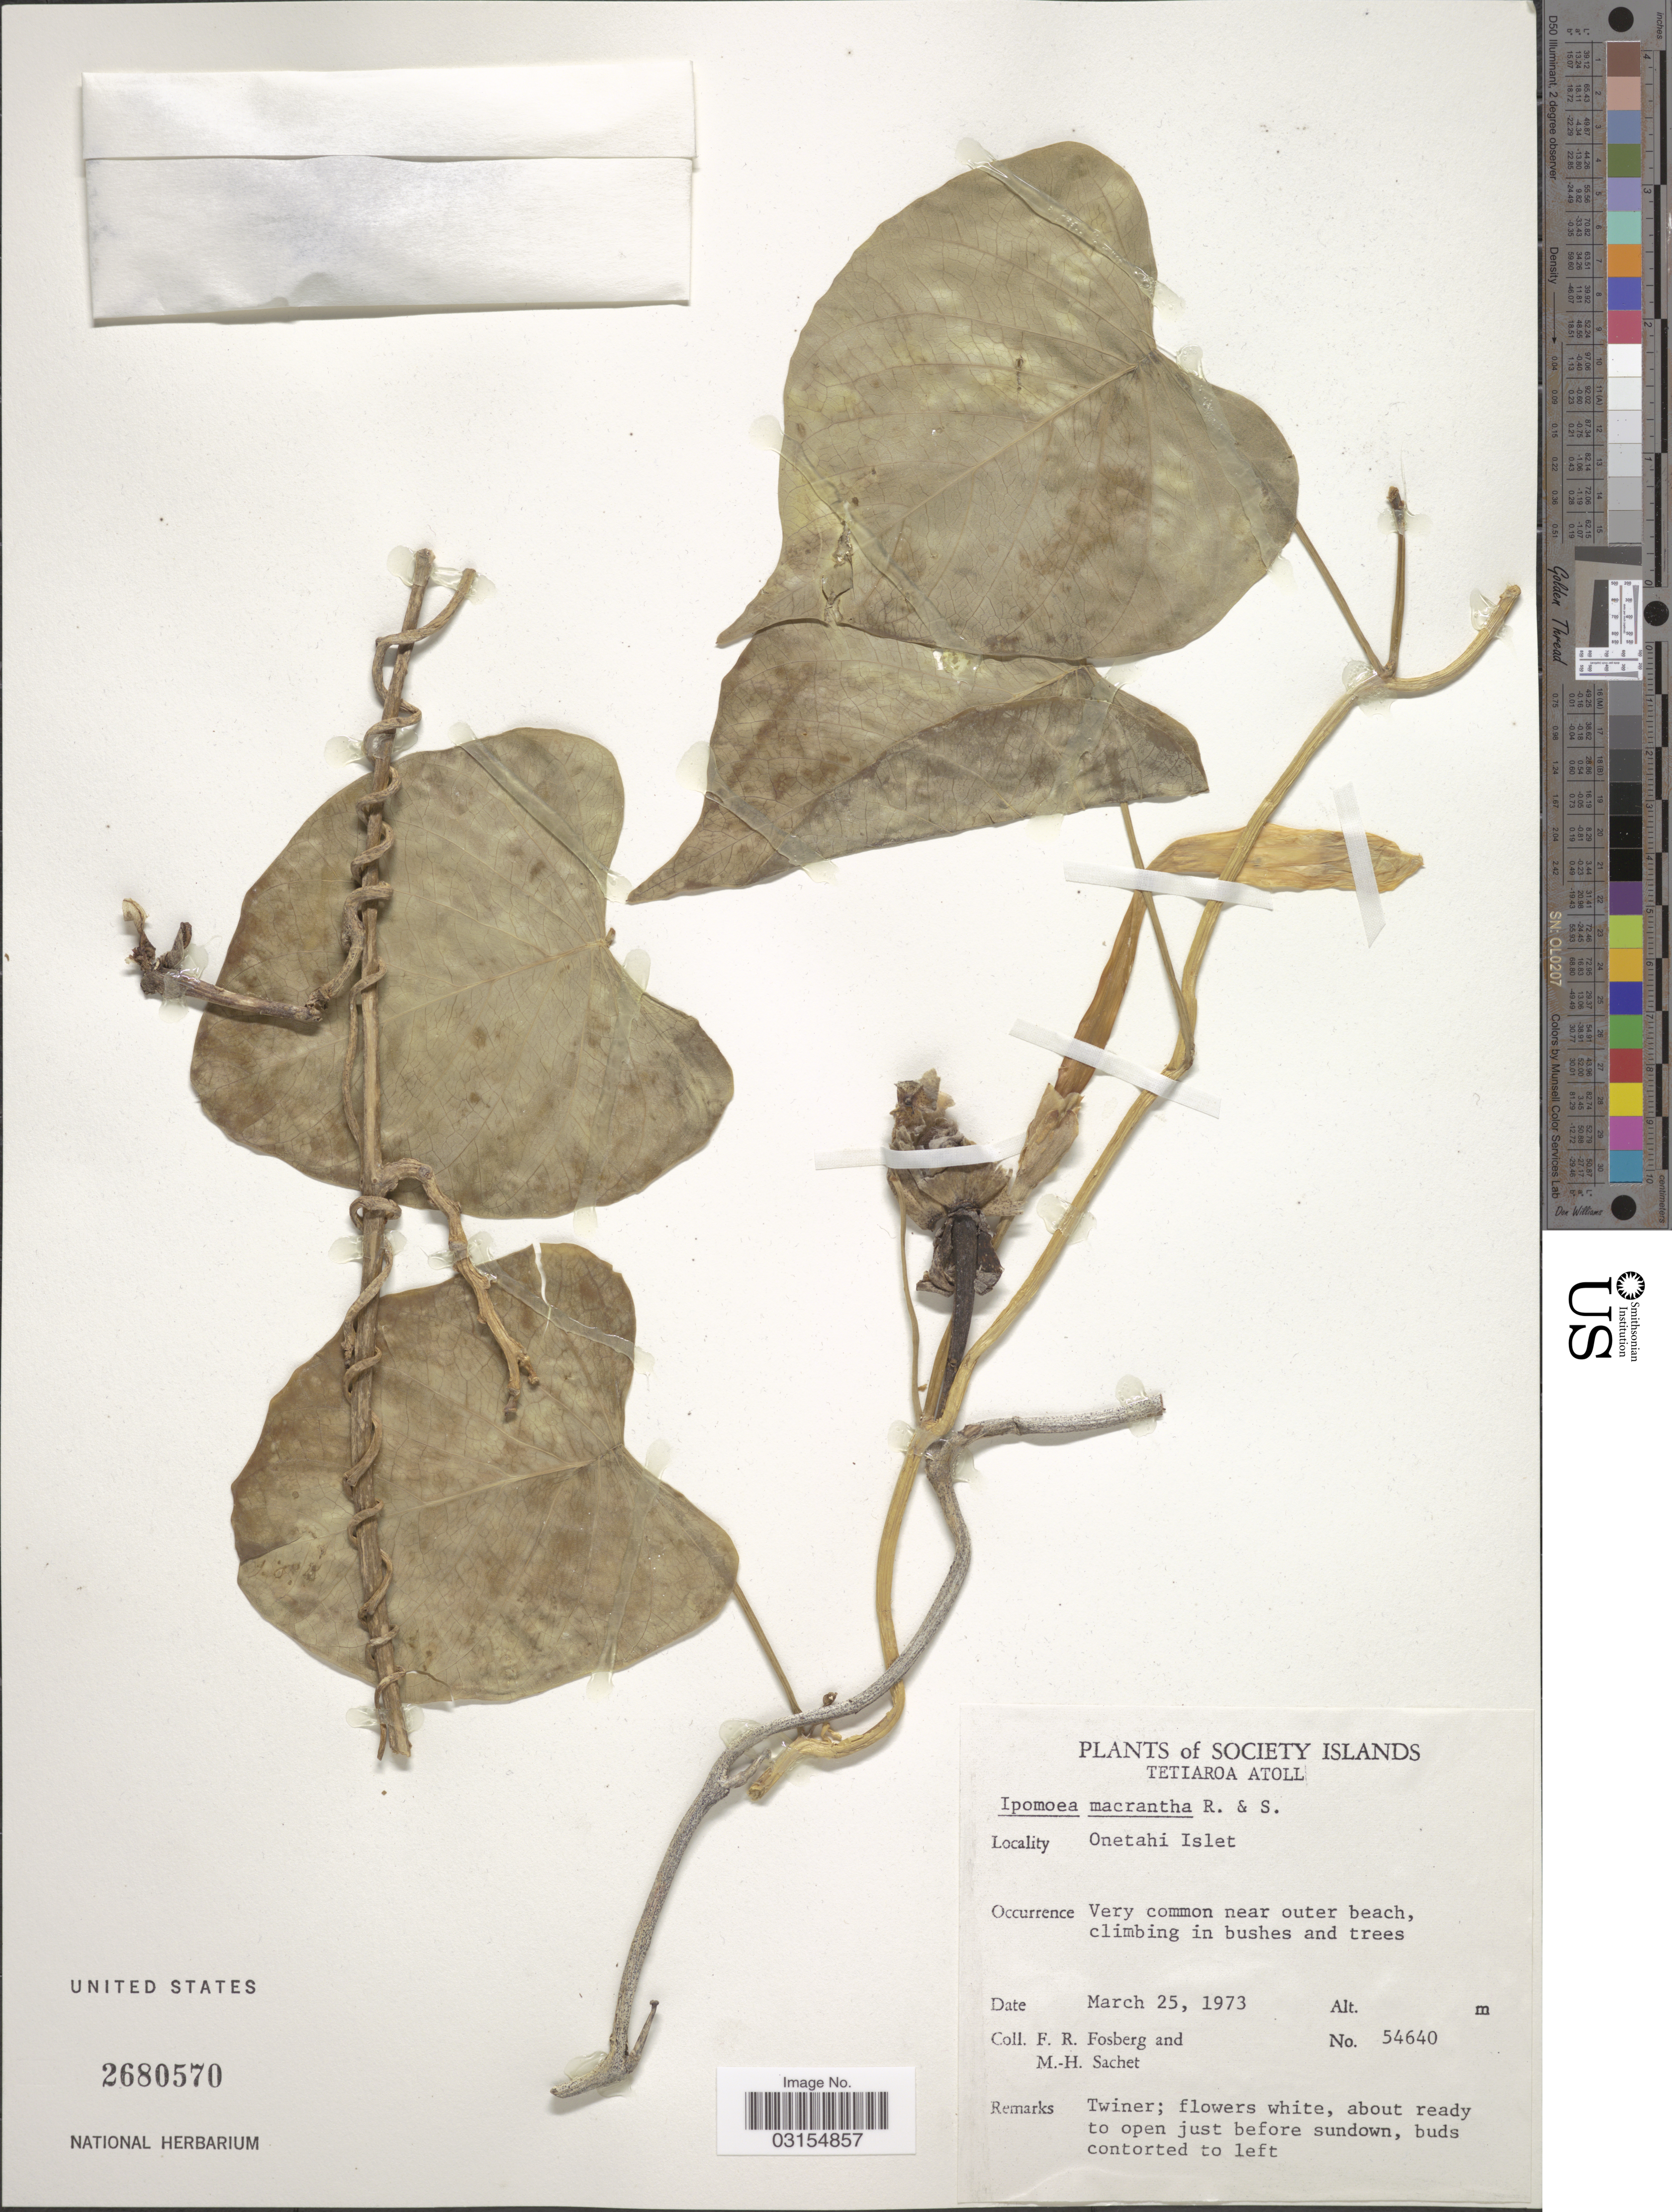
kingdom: Plantae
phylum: Tracheophyta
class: Magnoliopsida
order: Solanales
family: Convolvulaceae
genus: Ipomoea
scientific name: Ipomoea violacea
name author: L.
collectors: F. R. Fosberg & M.-H. Sachet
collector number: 54640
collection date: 1973-03-25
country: French Polynesia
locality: Society Islands, Tetiaroa Atoll. Onetahi Islet.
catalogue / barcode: US 2680570